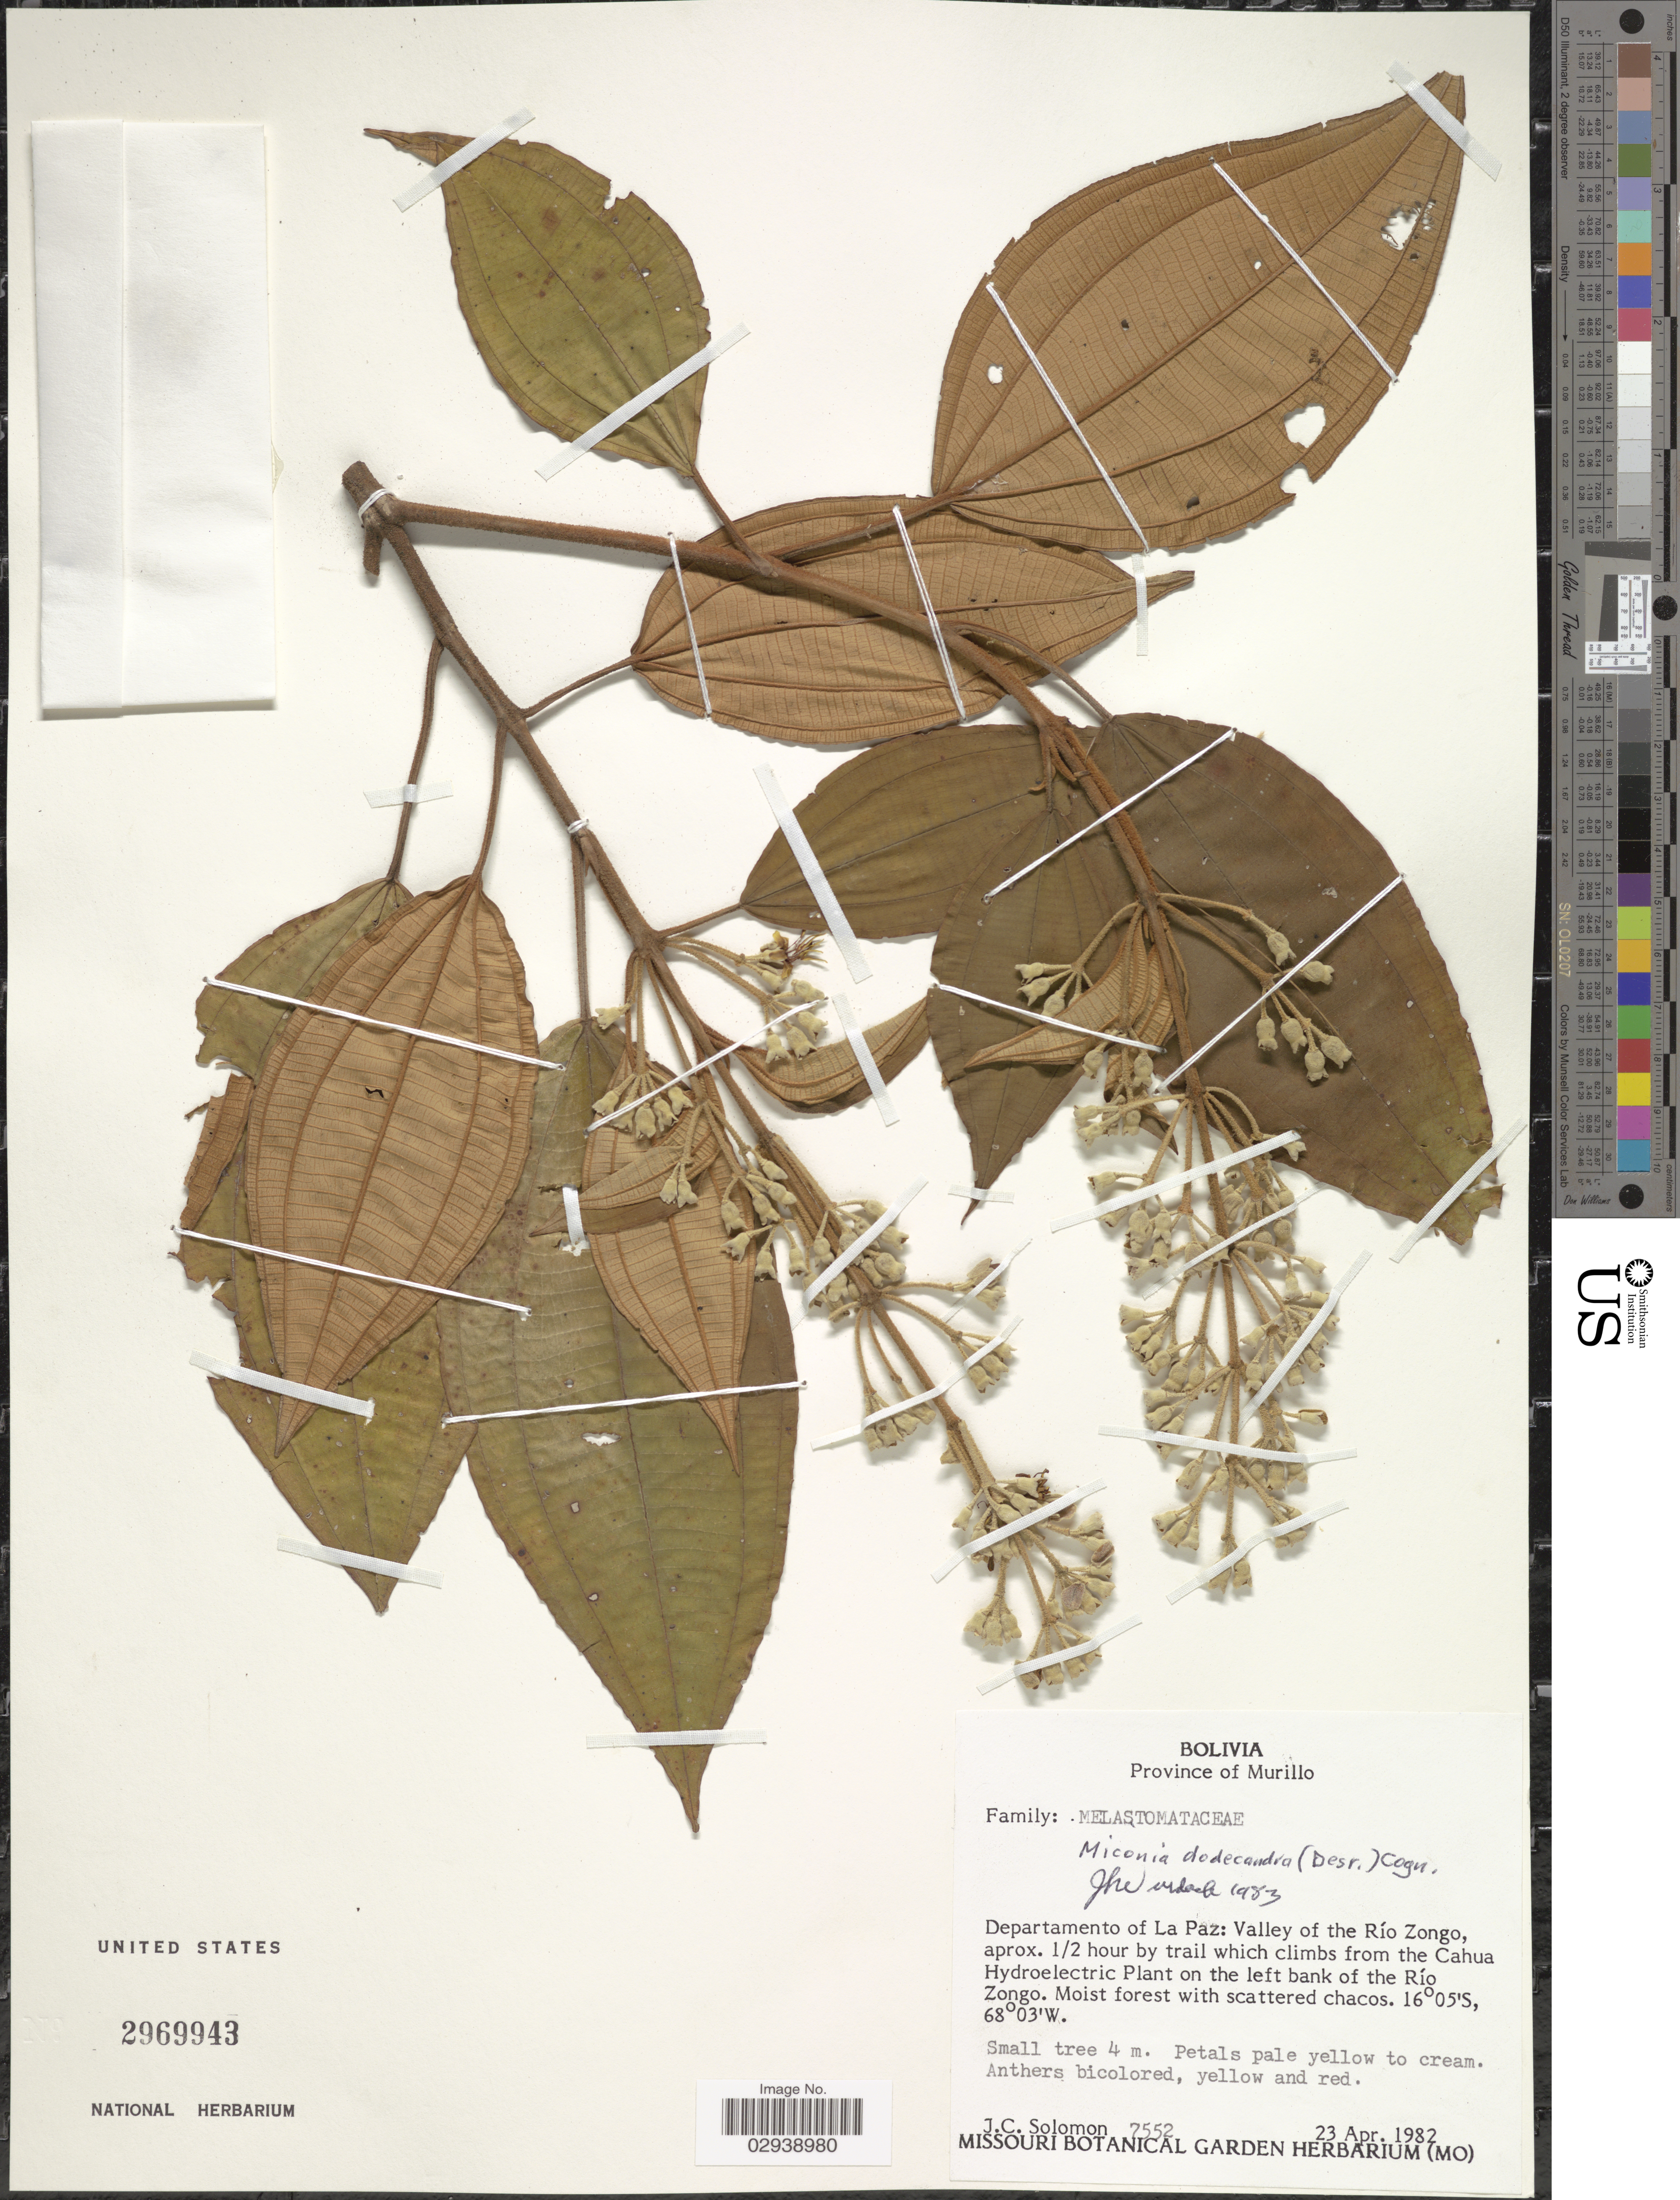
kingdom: Plantae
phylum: Tracheophyta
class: Magnoliopsida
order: Myrtales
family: Melastomataceae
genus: Miconia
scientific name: Miconia dodecandra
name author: Cogn.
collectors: J. C. Solomon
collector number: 7552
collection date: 1982-04-23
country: Bolivia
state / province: La Paz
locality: Province of Murillo. Departamento of La Paz: Valley of the Río, aprox. 1/2 hour by trail which climbs from the Cahua Hydroelectric Plant on the left bank of the Río Zongo.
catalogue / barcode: US 2969943